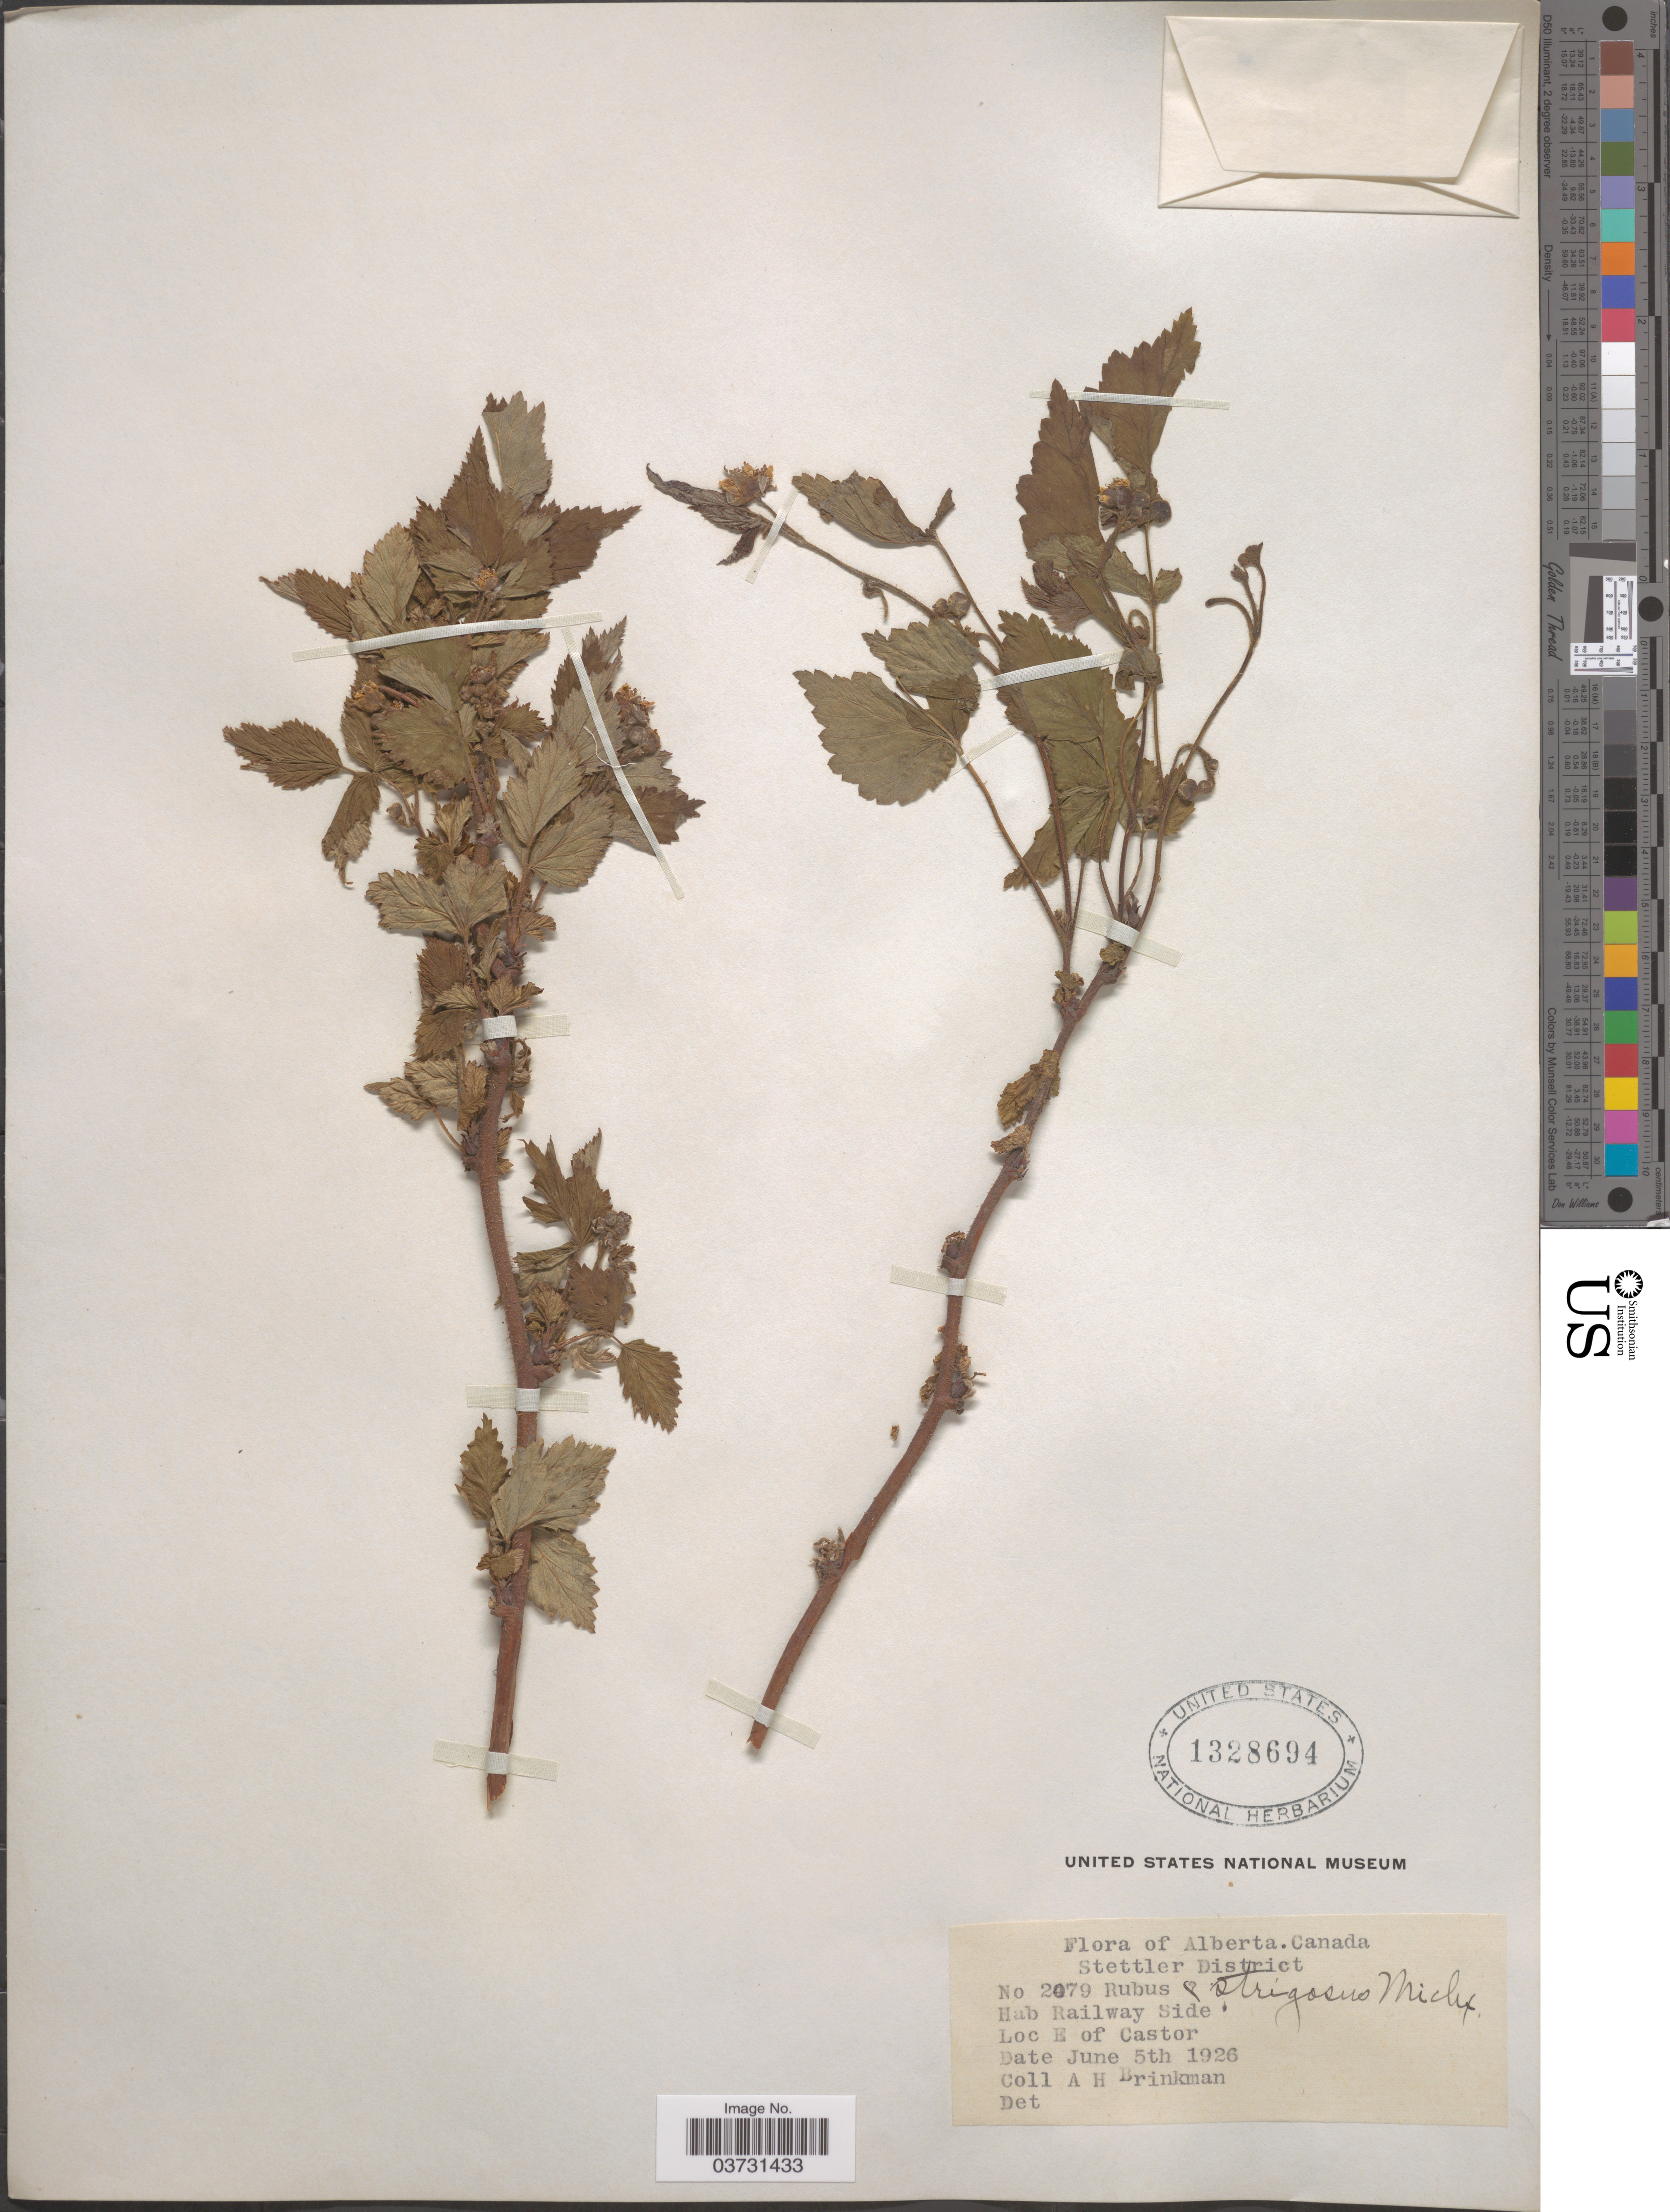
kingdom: Plantae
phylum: Tracheophyta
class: Magnoliopsida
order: Rosales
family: Rosaceae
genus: Rubus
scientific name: Rubus strigosus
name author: Michx.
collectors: A. Brinkman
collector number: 2079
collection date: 1926-06-05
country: Canada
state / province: Alberta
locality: Stettler District. Railway Side, E of Castor.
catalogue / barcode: US 1328694